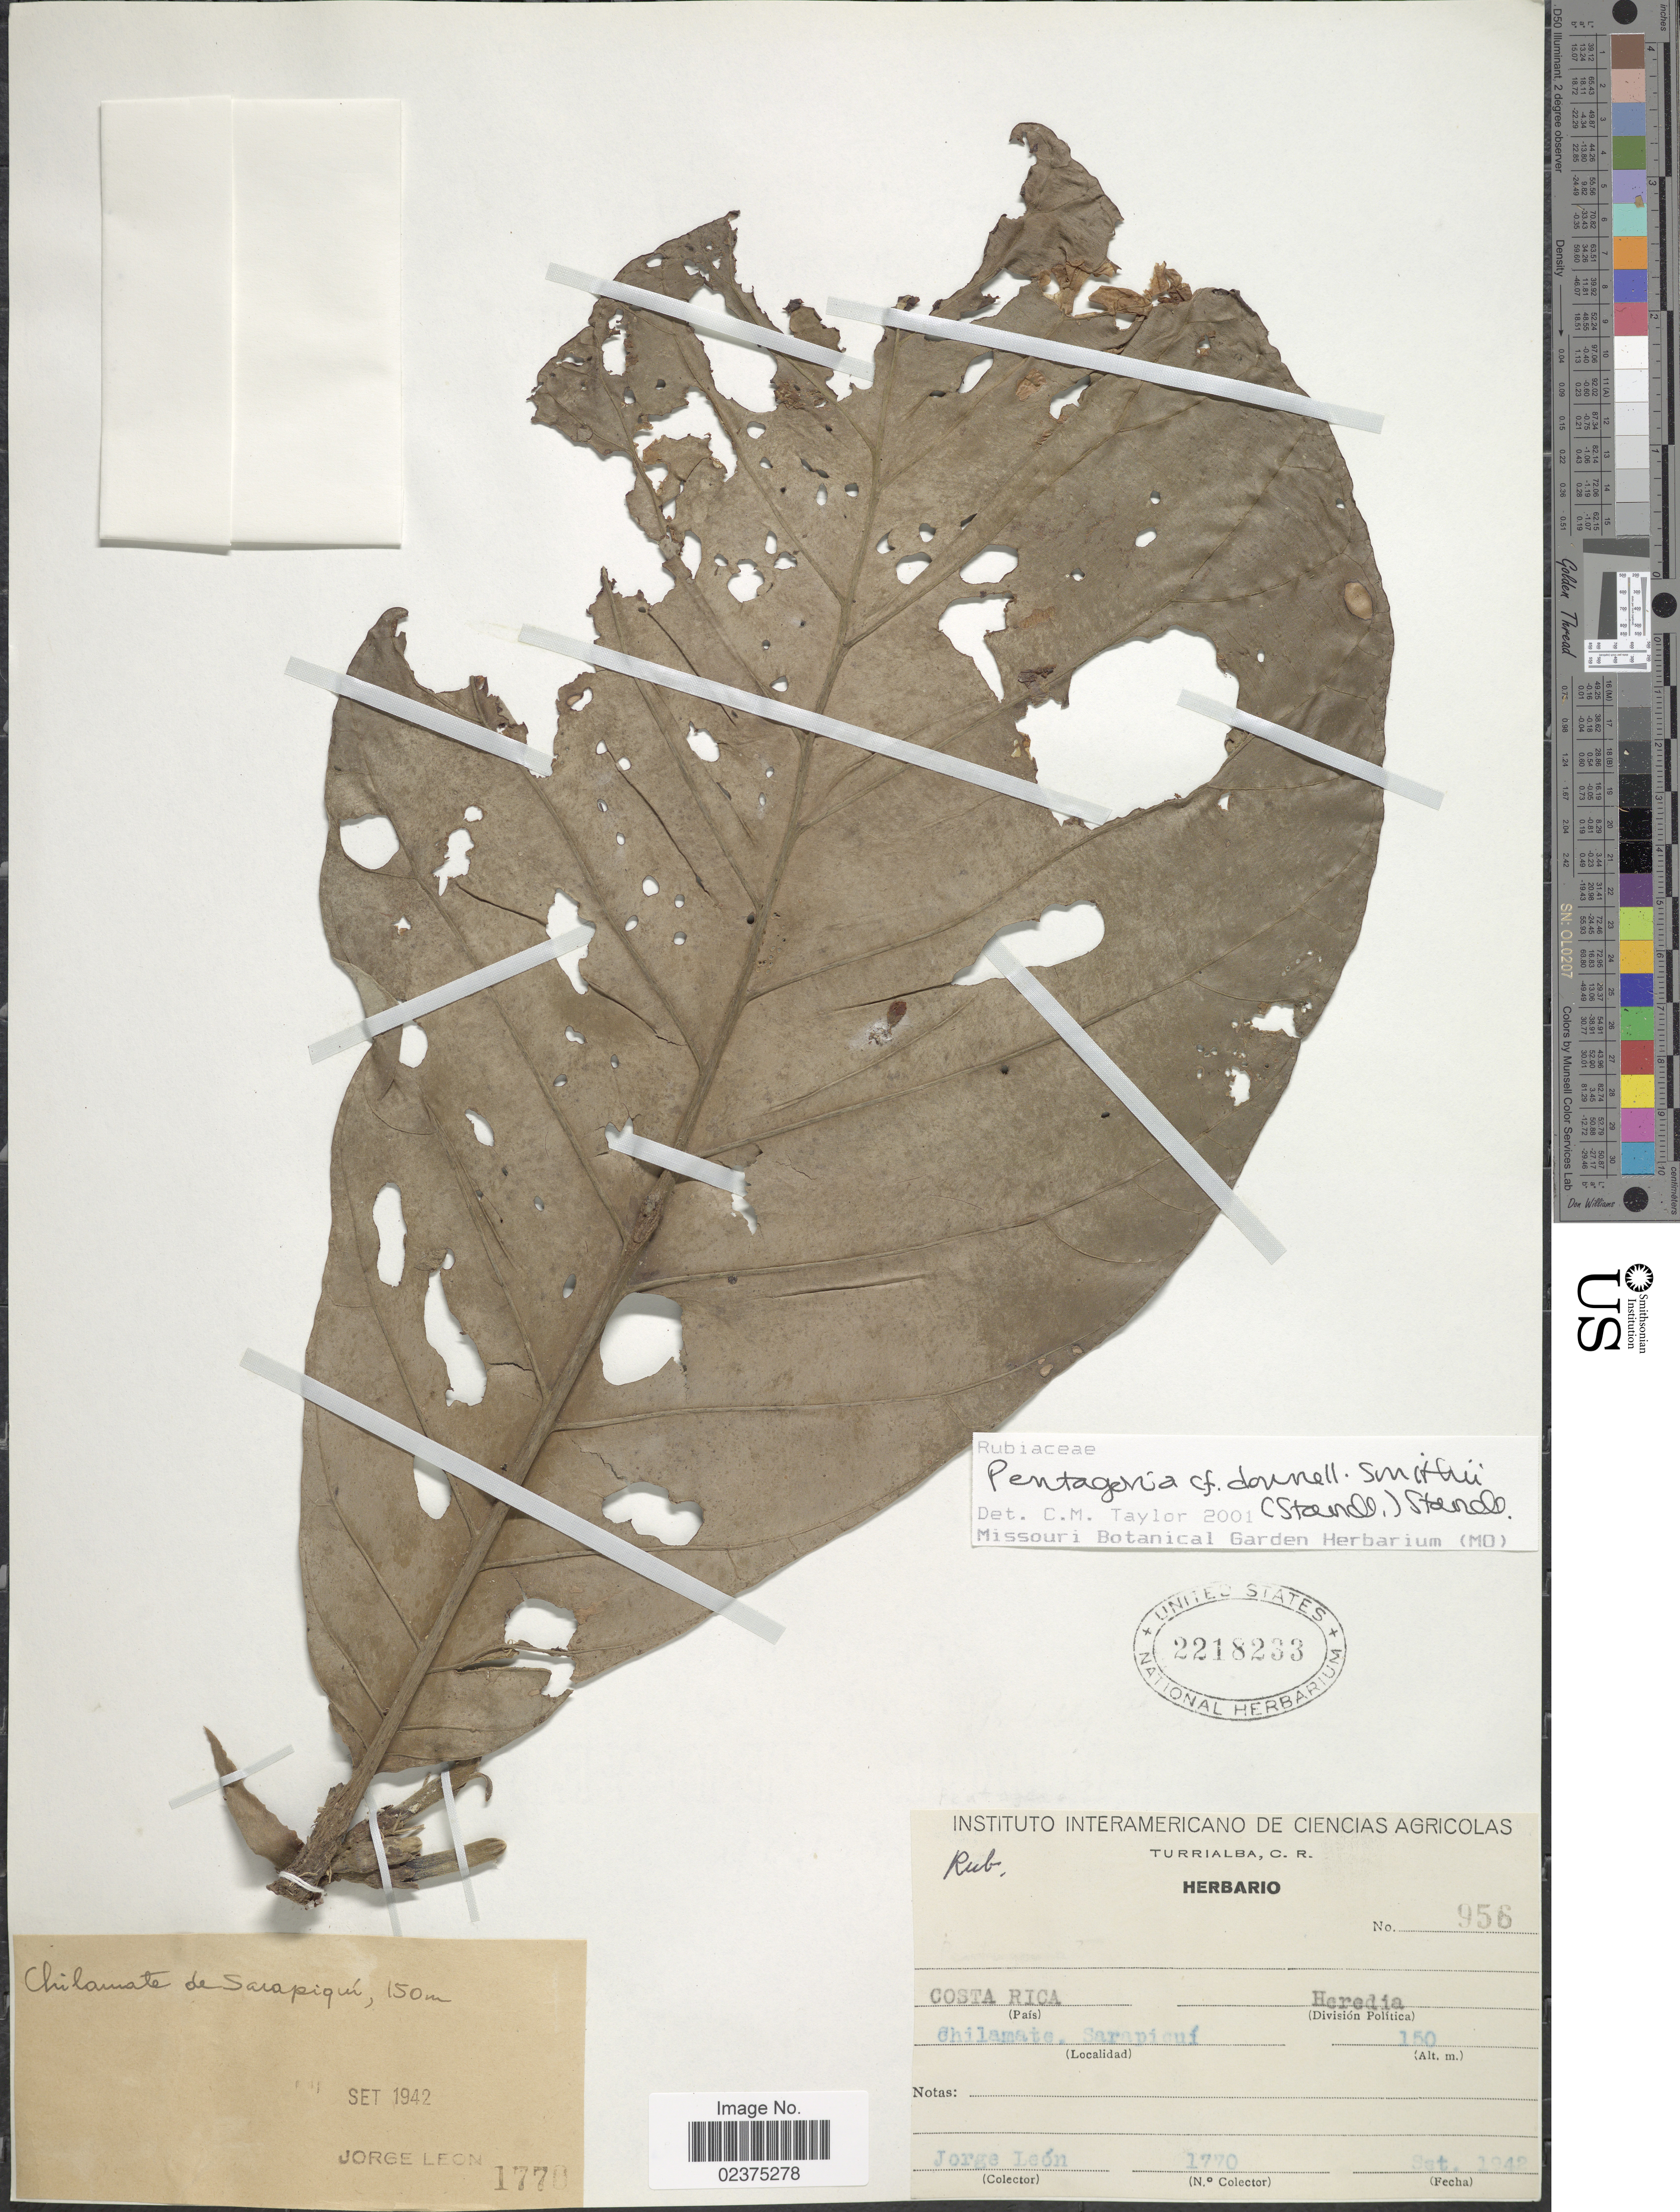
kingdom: Plantae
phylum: Tracheophyta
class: Magnoliopsida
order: Gentianales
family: Rubiaceae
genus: Pentagonia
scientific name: Pentagonia donnell-smithii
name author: (Standl.) Standl.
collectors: J. León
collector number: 1770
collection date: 1942-09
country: Costa Rica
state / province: Heredia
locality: Chilamate de Sarapiquí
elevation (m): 150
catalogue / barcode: US 2218233